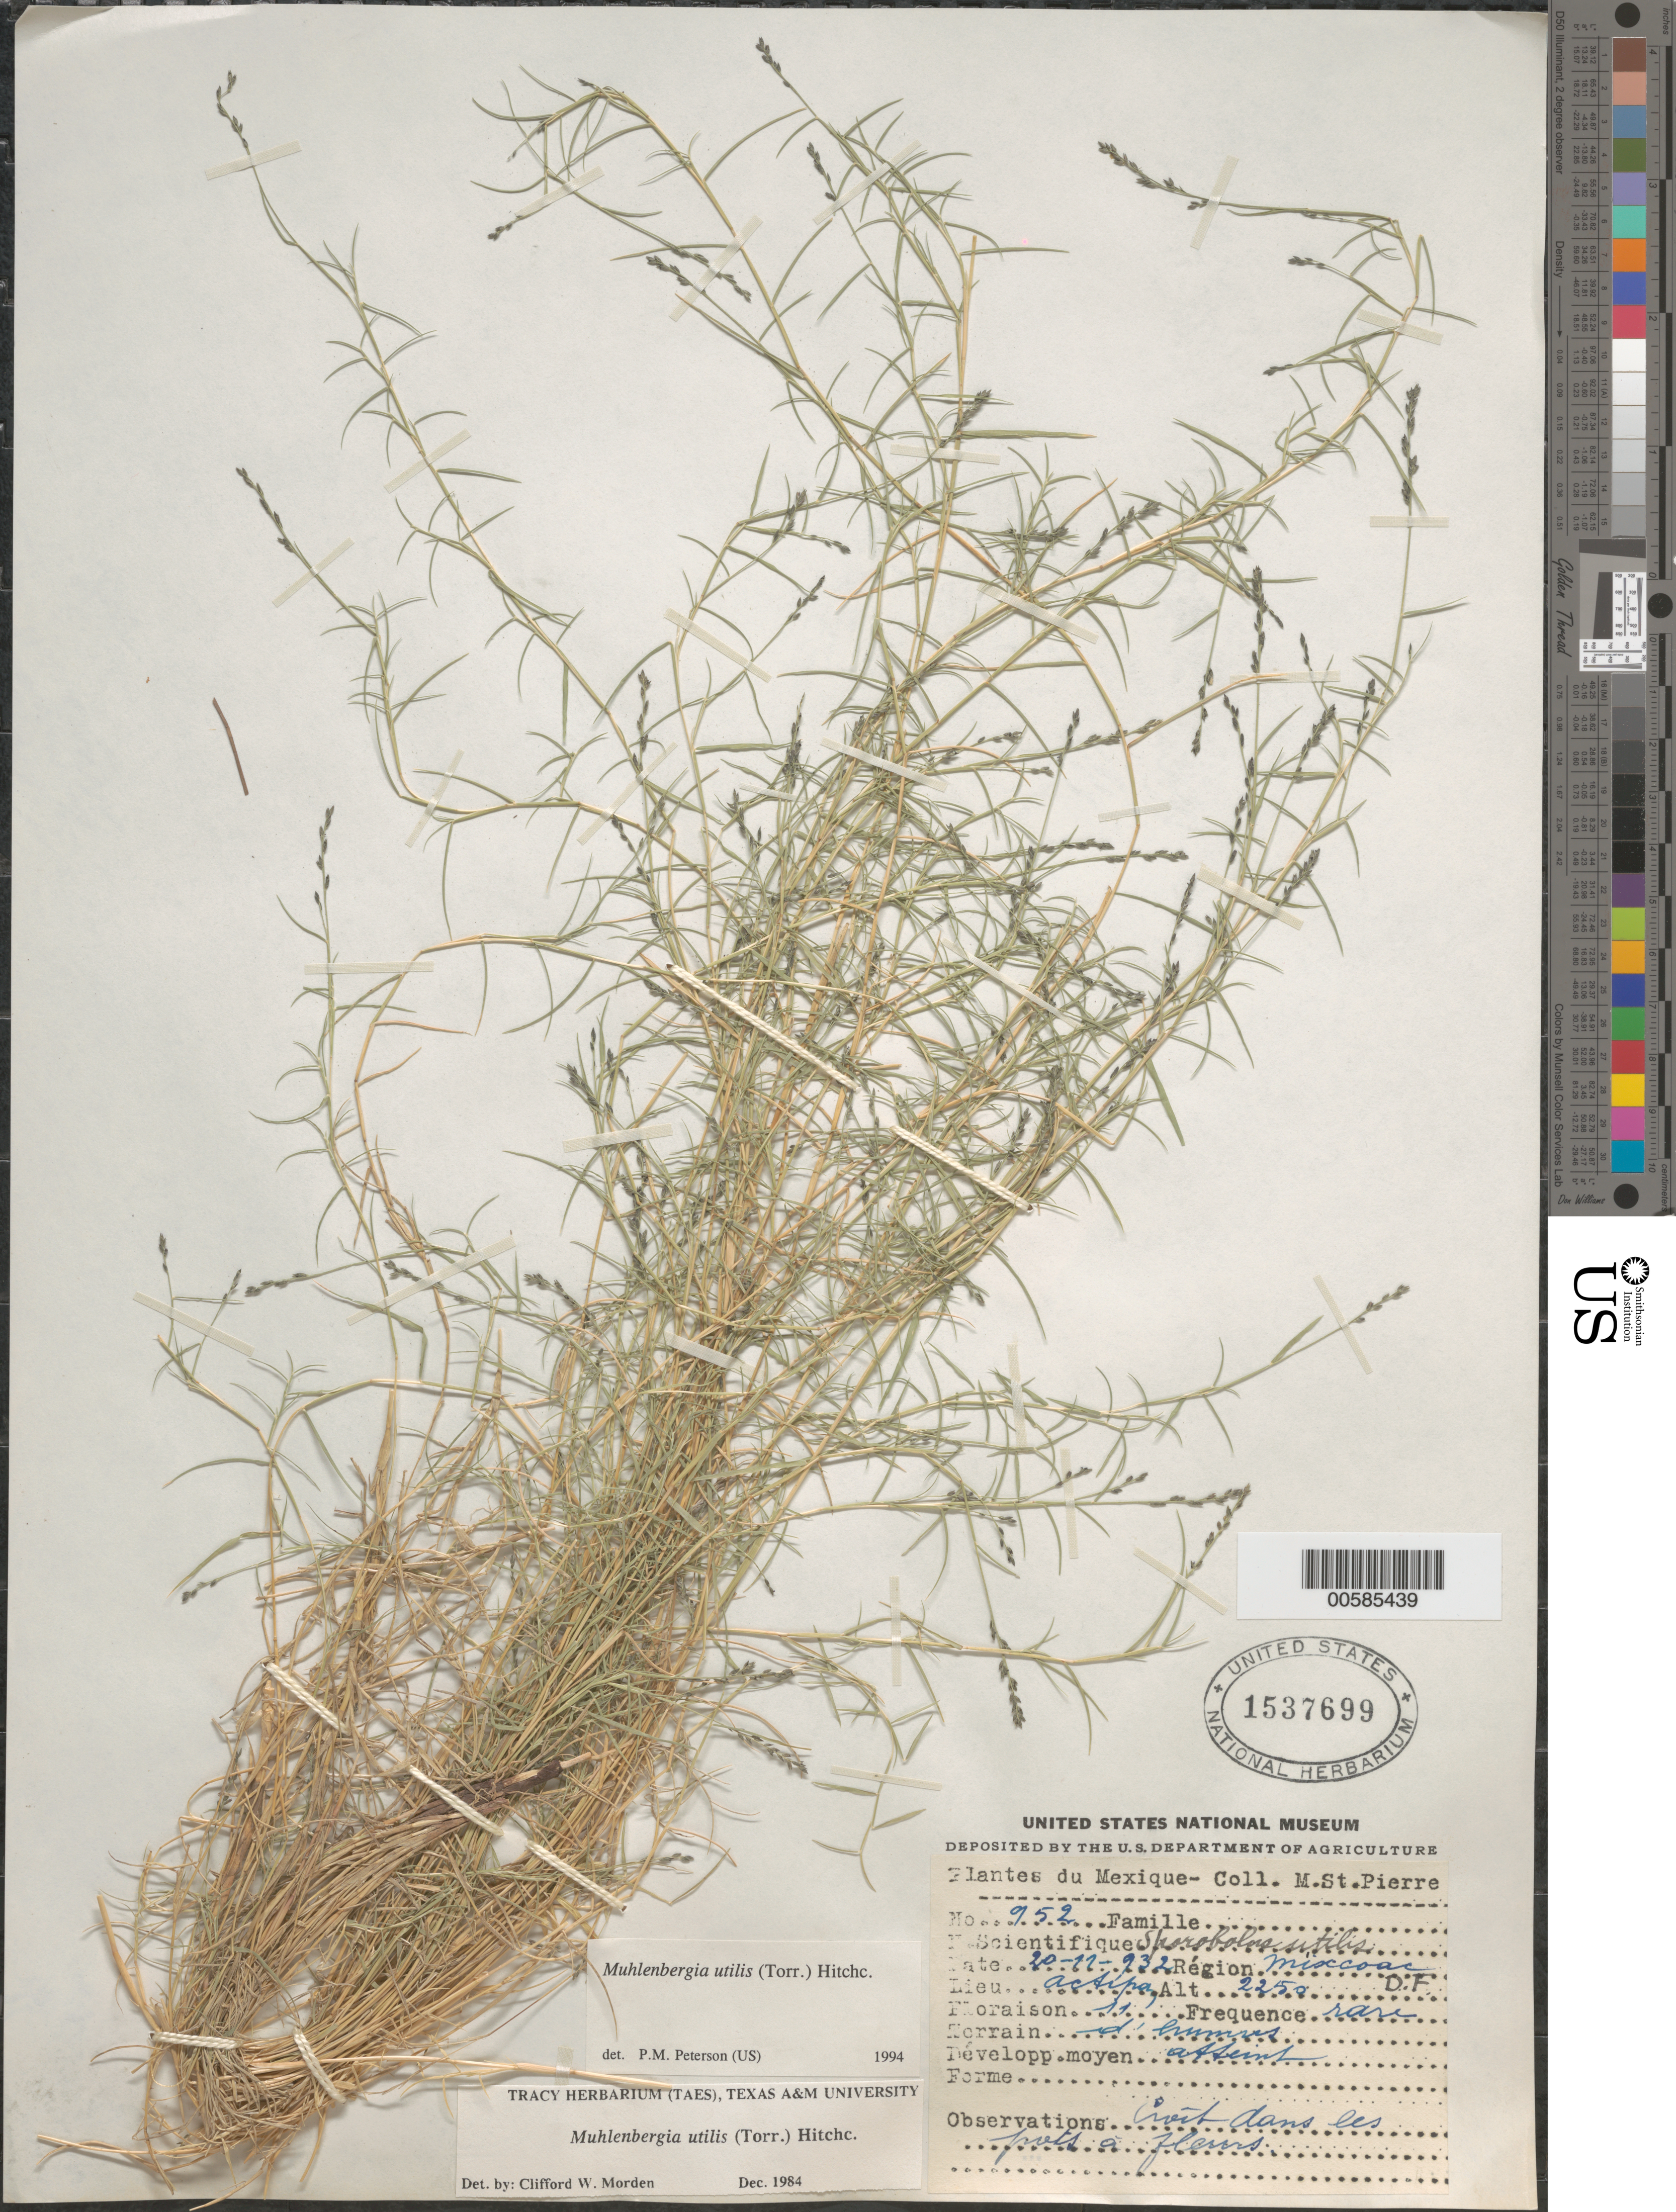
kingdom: Plantae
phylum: Tracheophyta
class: Liliopsida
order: Poales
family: Poaceae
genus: Muhlenbergia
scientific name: Muhlenbergia utilis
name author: (Torr.) Hitchc.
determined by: Peterson, Paul M., (BOT), Smithsonian Institution - National Museum of Natural History (UNITED STATES)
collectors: M. Saint-Pierre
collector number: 952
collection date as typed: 20 Nov 1932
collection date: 1932-11-20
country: Mexico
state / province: Distrito Federal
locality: Misccoac.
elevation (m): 2250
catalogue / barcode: US 1537699